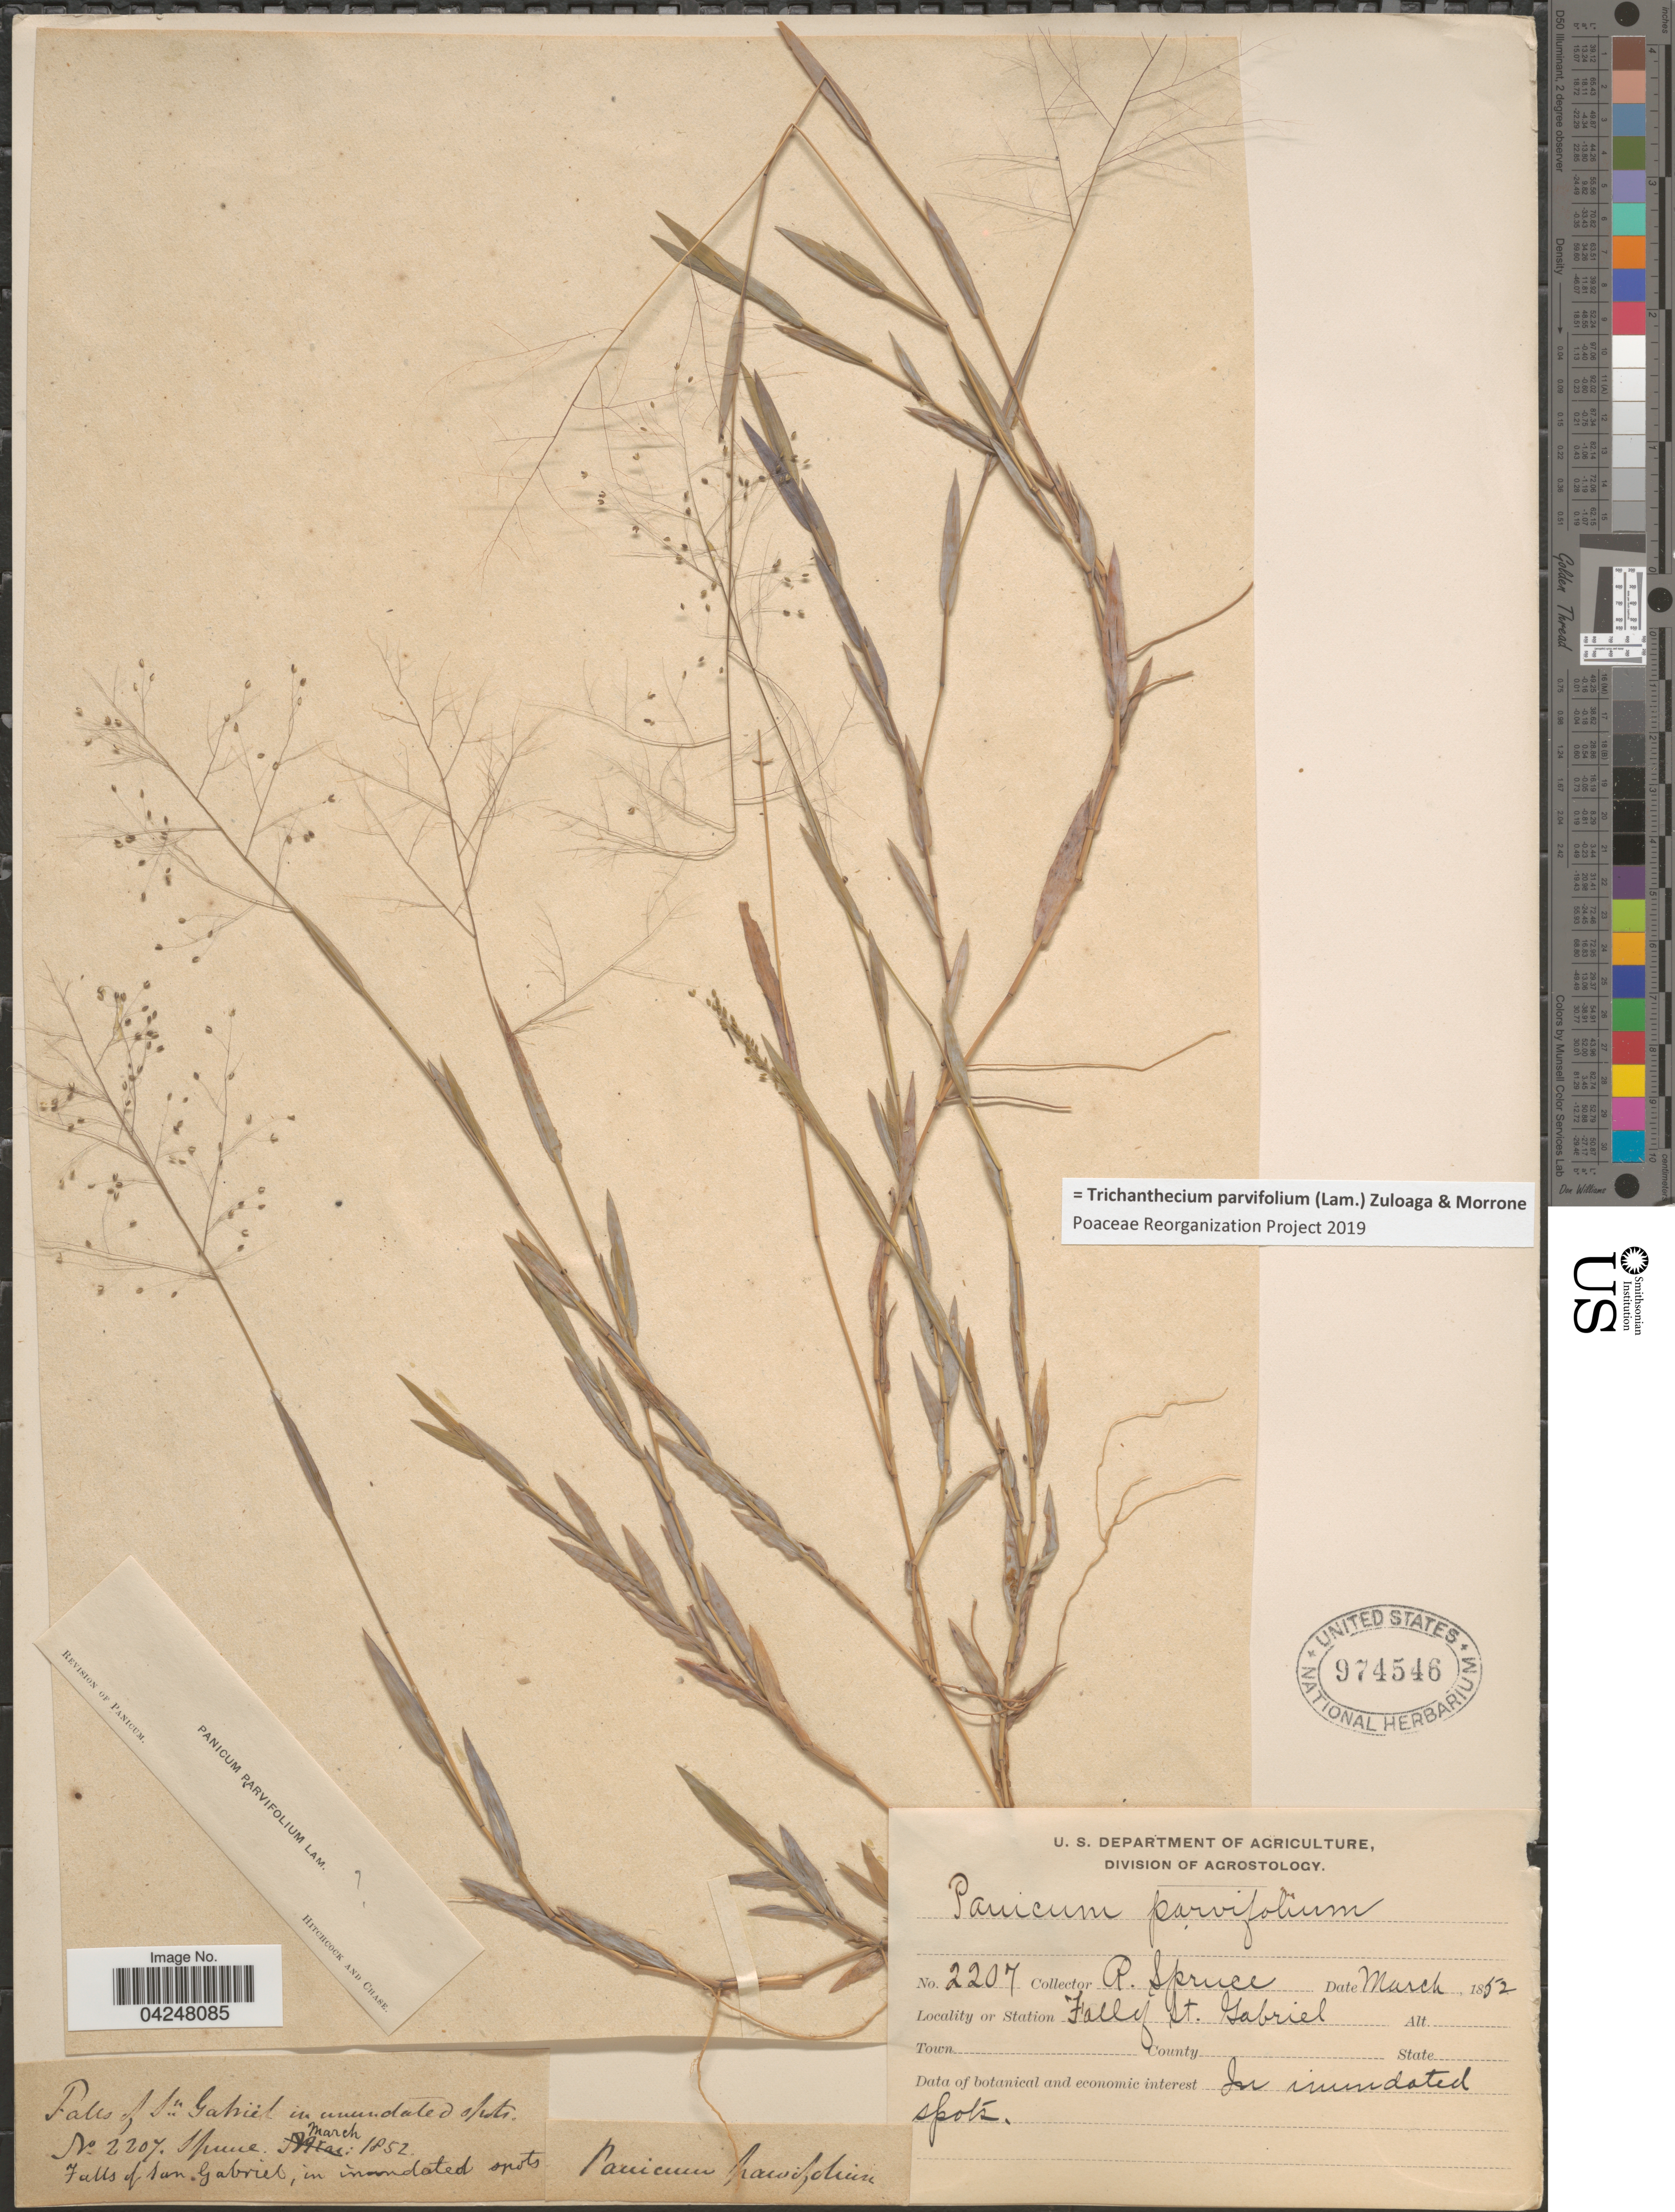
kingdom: Plantae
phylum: Tracheophyta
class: Liliopsida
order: Poales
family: Poaceae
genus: Trichanthecium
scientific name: Trichanthecium parvifolium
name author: (Lam.) Zuloaga & Morrone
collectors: R. Spruce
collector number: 2207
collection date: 1852-03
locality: Falls of San Gabriel.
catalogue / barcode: US 974546